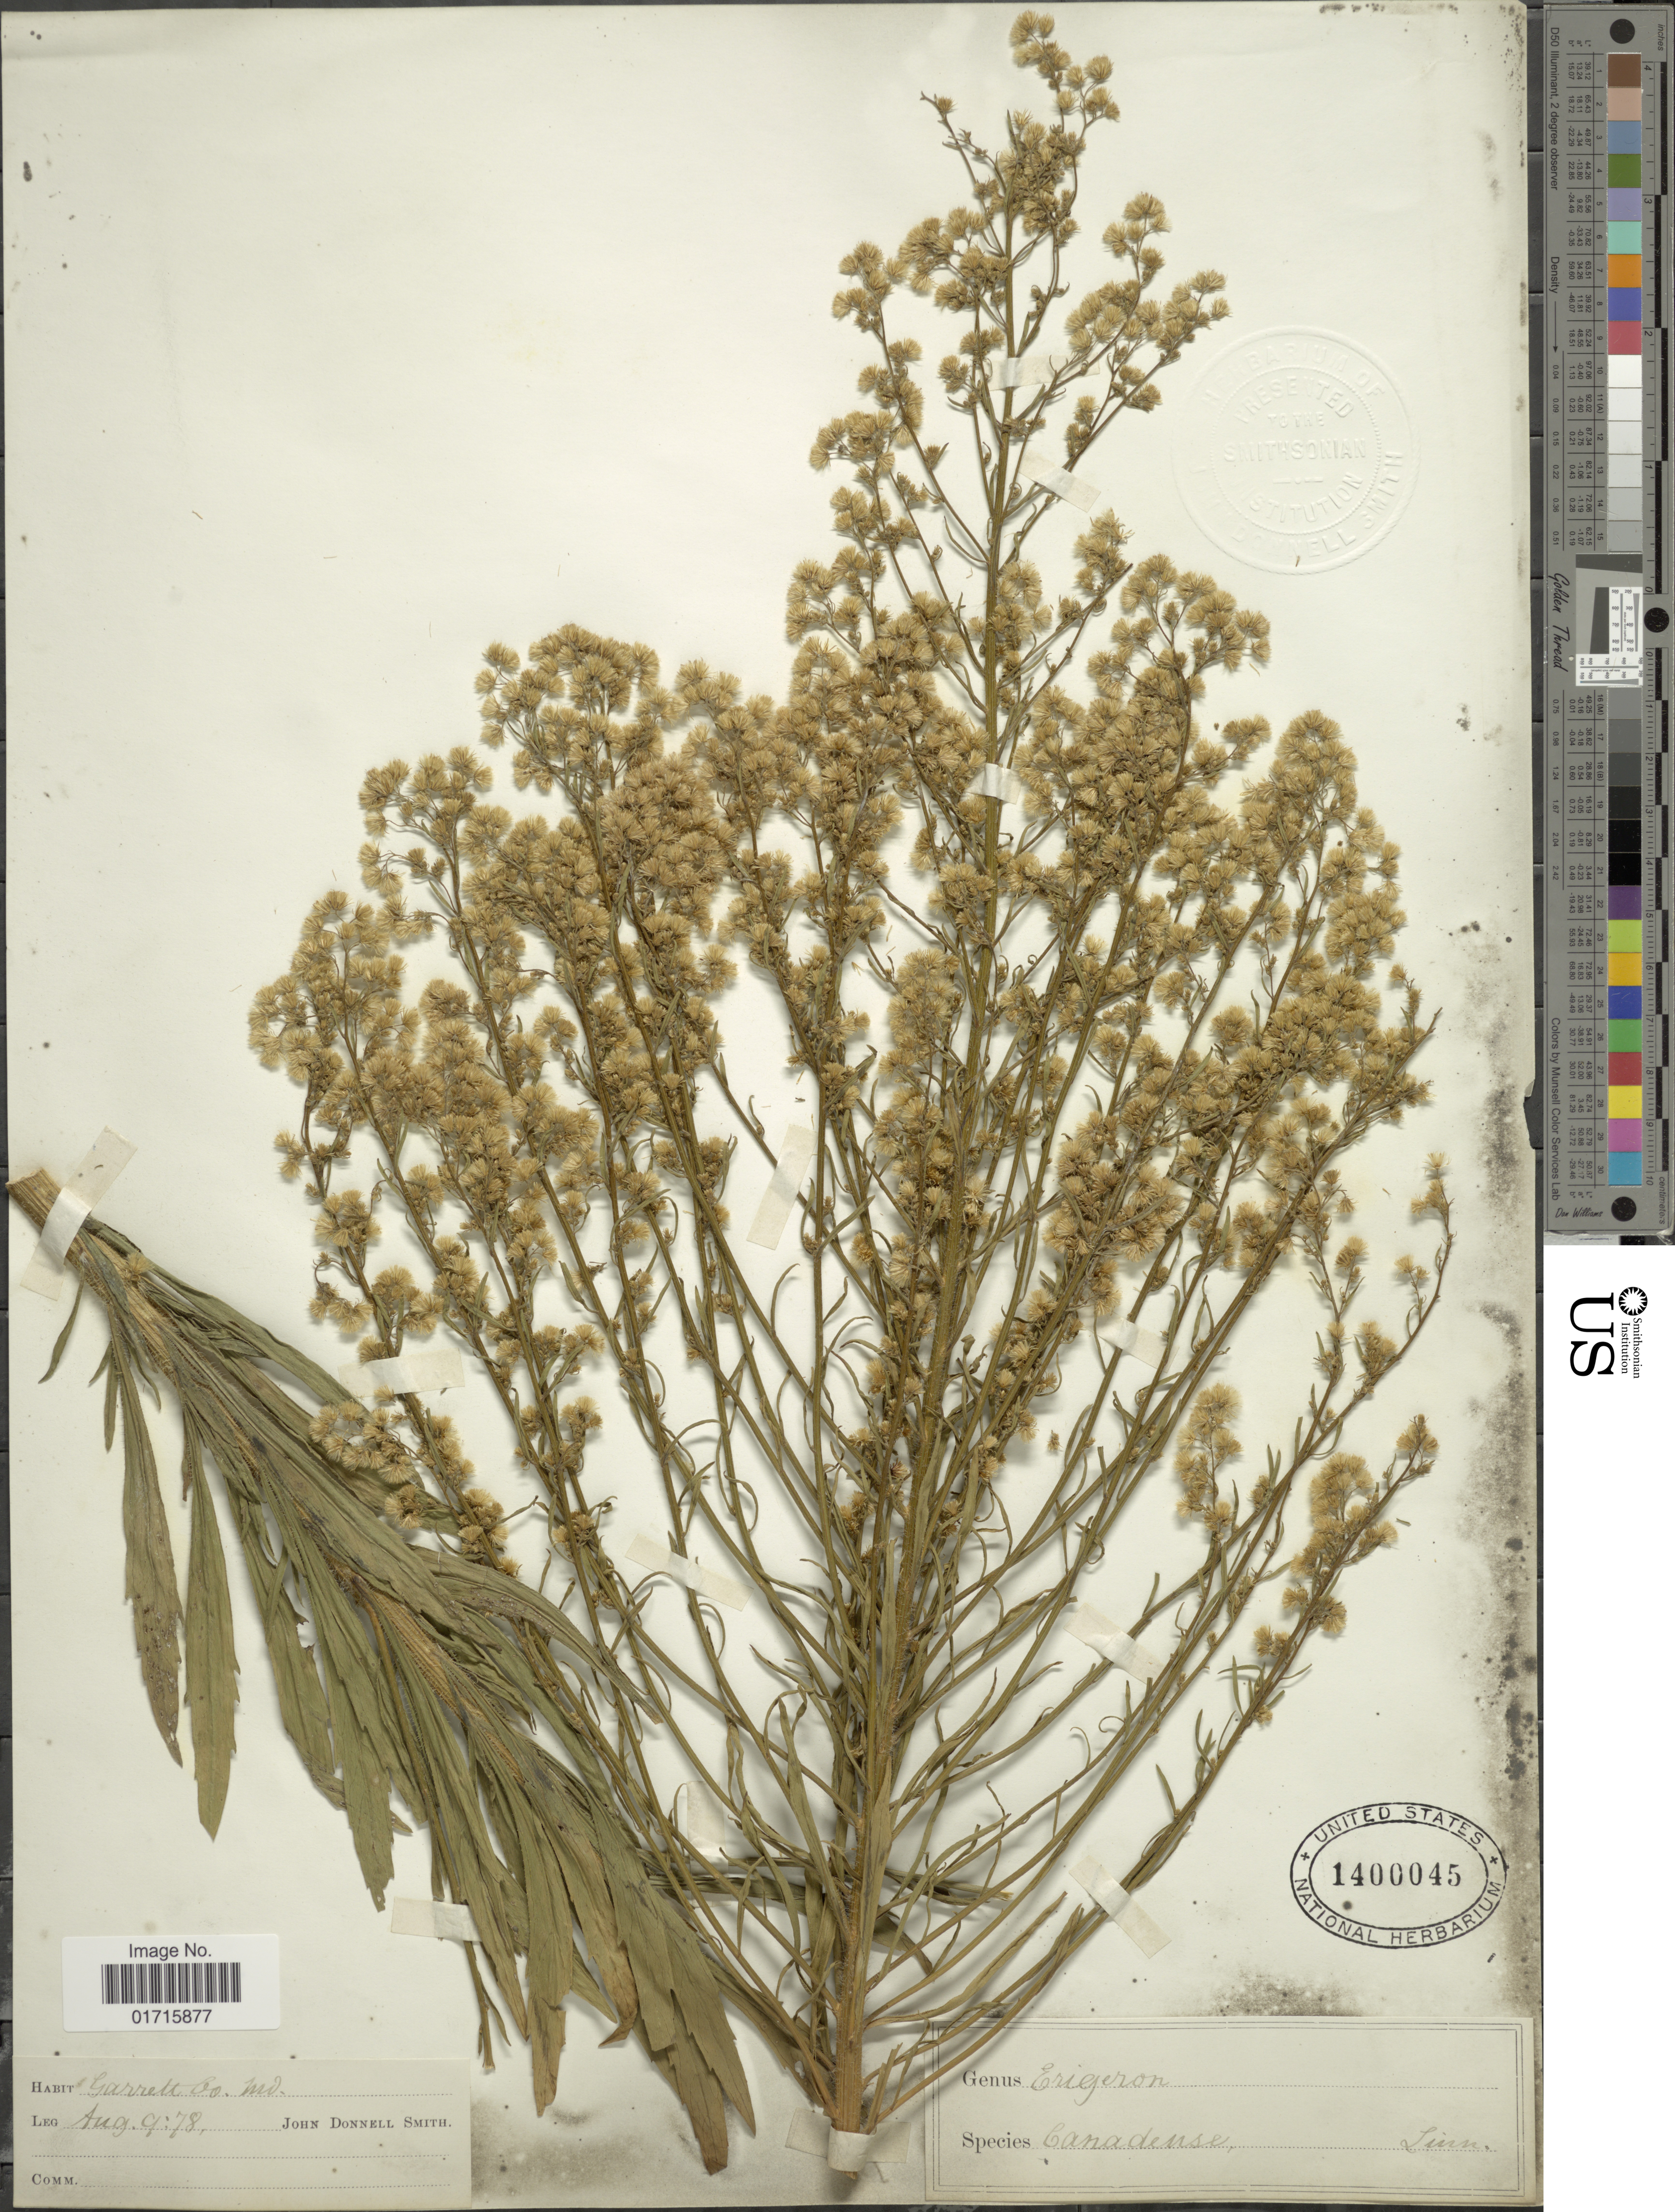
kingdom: Plantae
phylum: Tracheophyta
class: Magnoliopsida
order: Asterales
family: Asteraceae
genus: Conyza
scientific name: Conyza canadensis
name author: (L.) Cronq.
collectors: J. Donnell Smith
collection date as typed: Transcribed d/m/y: 9/8/78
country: United States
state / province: Maryland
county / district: Garrett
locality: Garrett Co.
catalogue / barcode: US 1400045